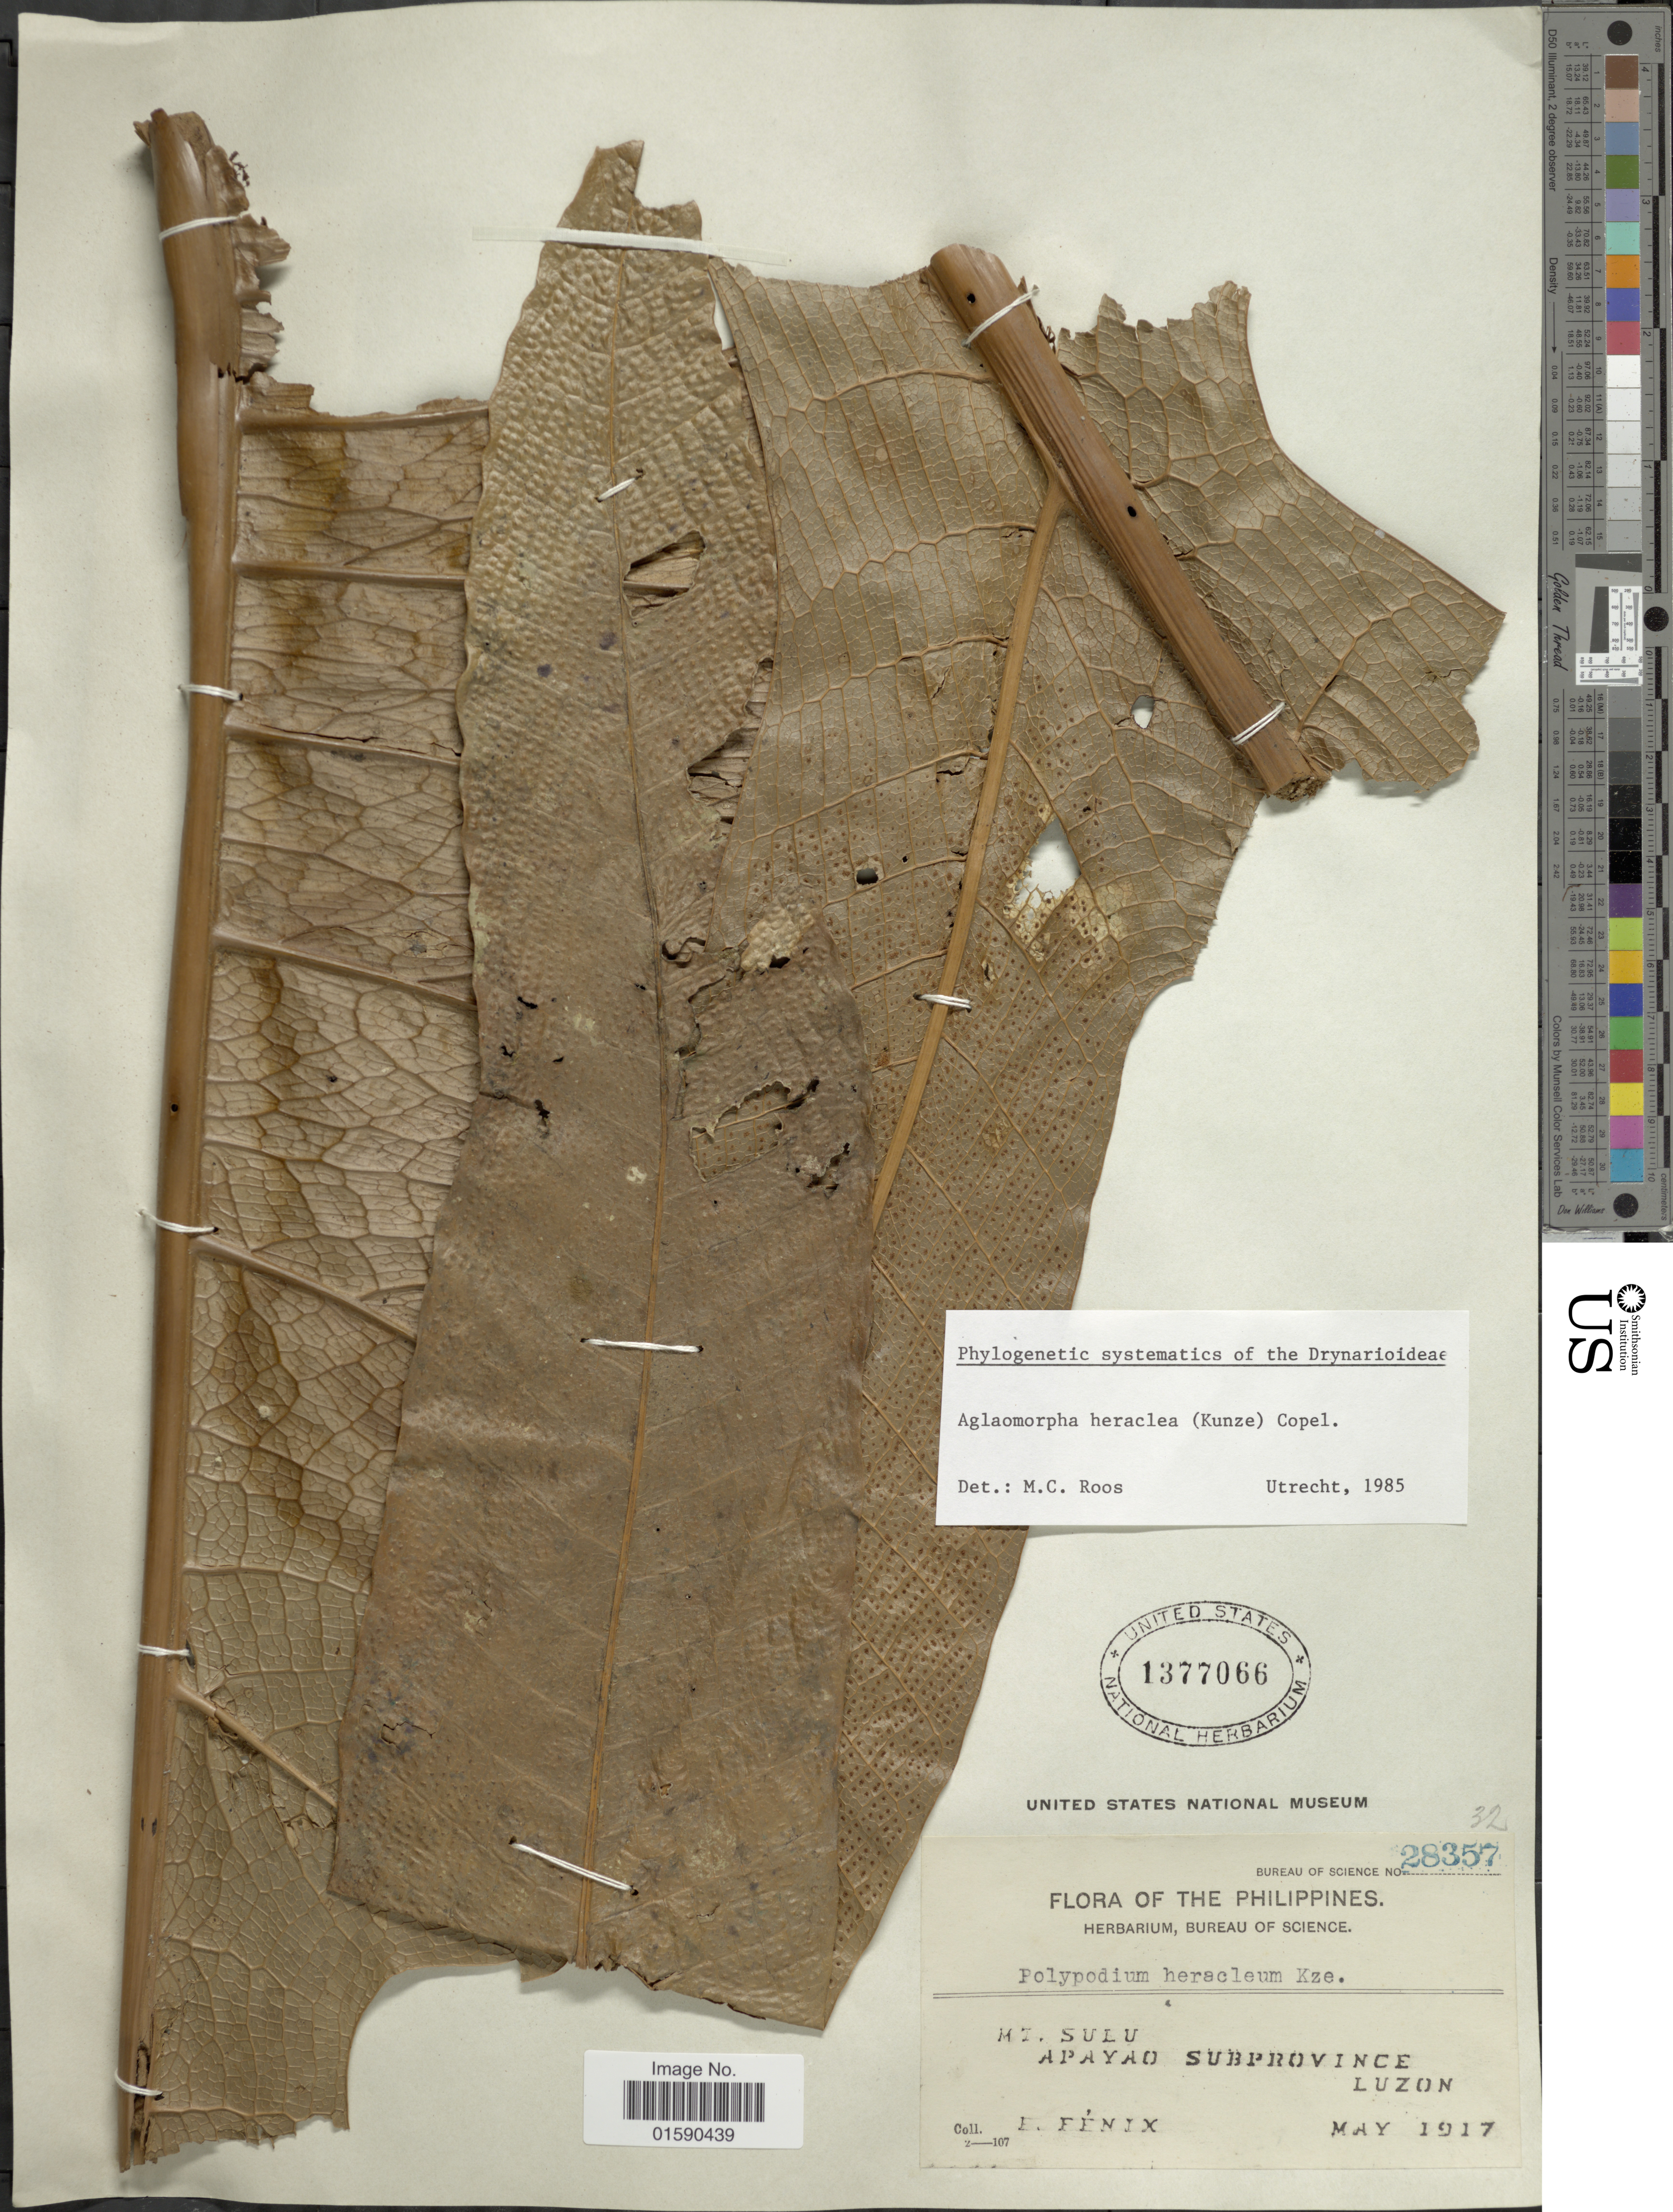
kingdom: Plantae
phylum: Tracheophyta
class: Polypodiopsida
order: Polypodiales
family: Polypodiaceae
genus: Aglaomorpha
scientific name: Aglaomorpha heraclea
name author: (Kunze) Copel.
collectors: E. Fenix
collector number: Bureau of Science 28357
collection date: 1917-05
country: Philippines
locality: Mt. Sulu Apayao Subprovince. Luzon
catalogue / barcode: US 1377066